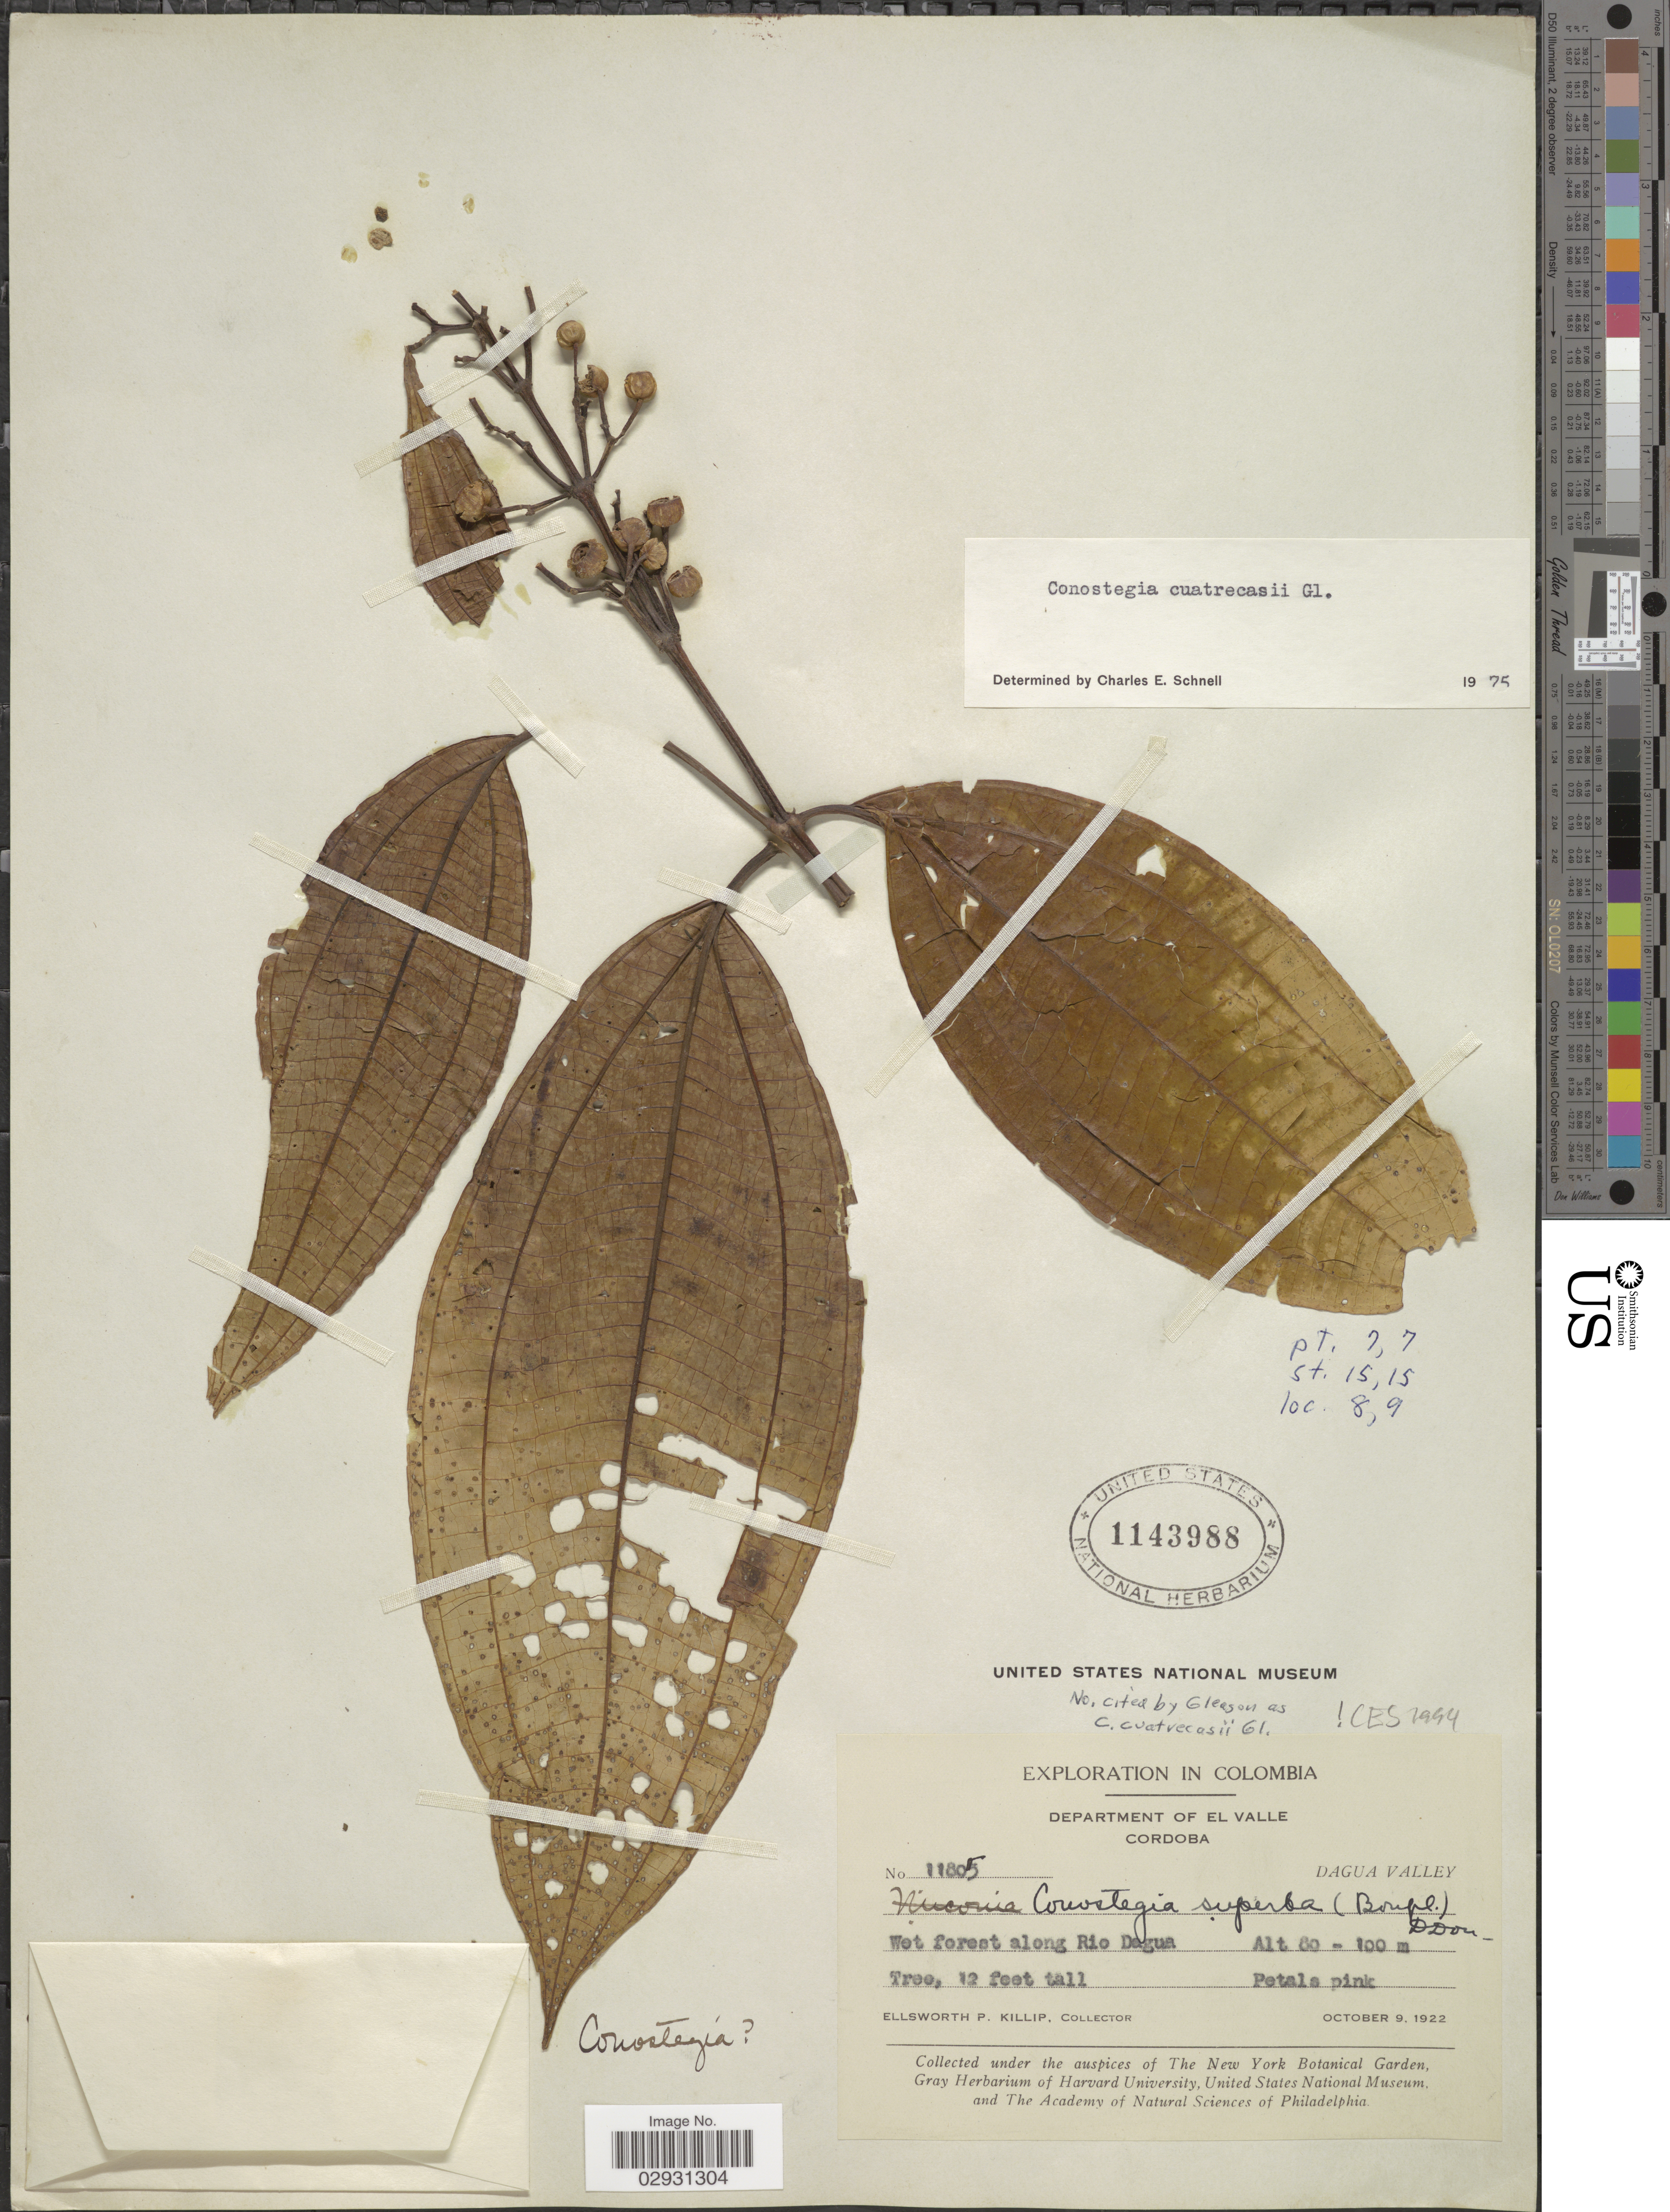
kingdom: Plantae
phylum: Tracheophyta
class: Magnoliopsida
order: Myrtales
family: Melastomataceae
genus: Conostegia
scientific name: Conostegia cuatrecasasii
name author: Gleason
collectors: E. P. Killip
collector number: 11805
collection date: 1922-10-09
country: Colombia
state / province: Valle del Cauca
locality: Department of El Valle. Cordoba. Dagua Valley. Wet forest along Rio Dagua.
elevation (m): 80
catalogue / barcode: US 1143988